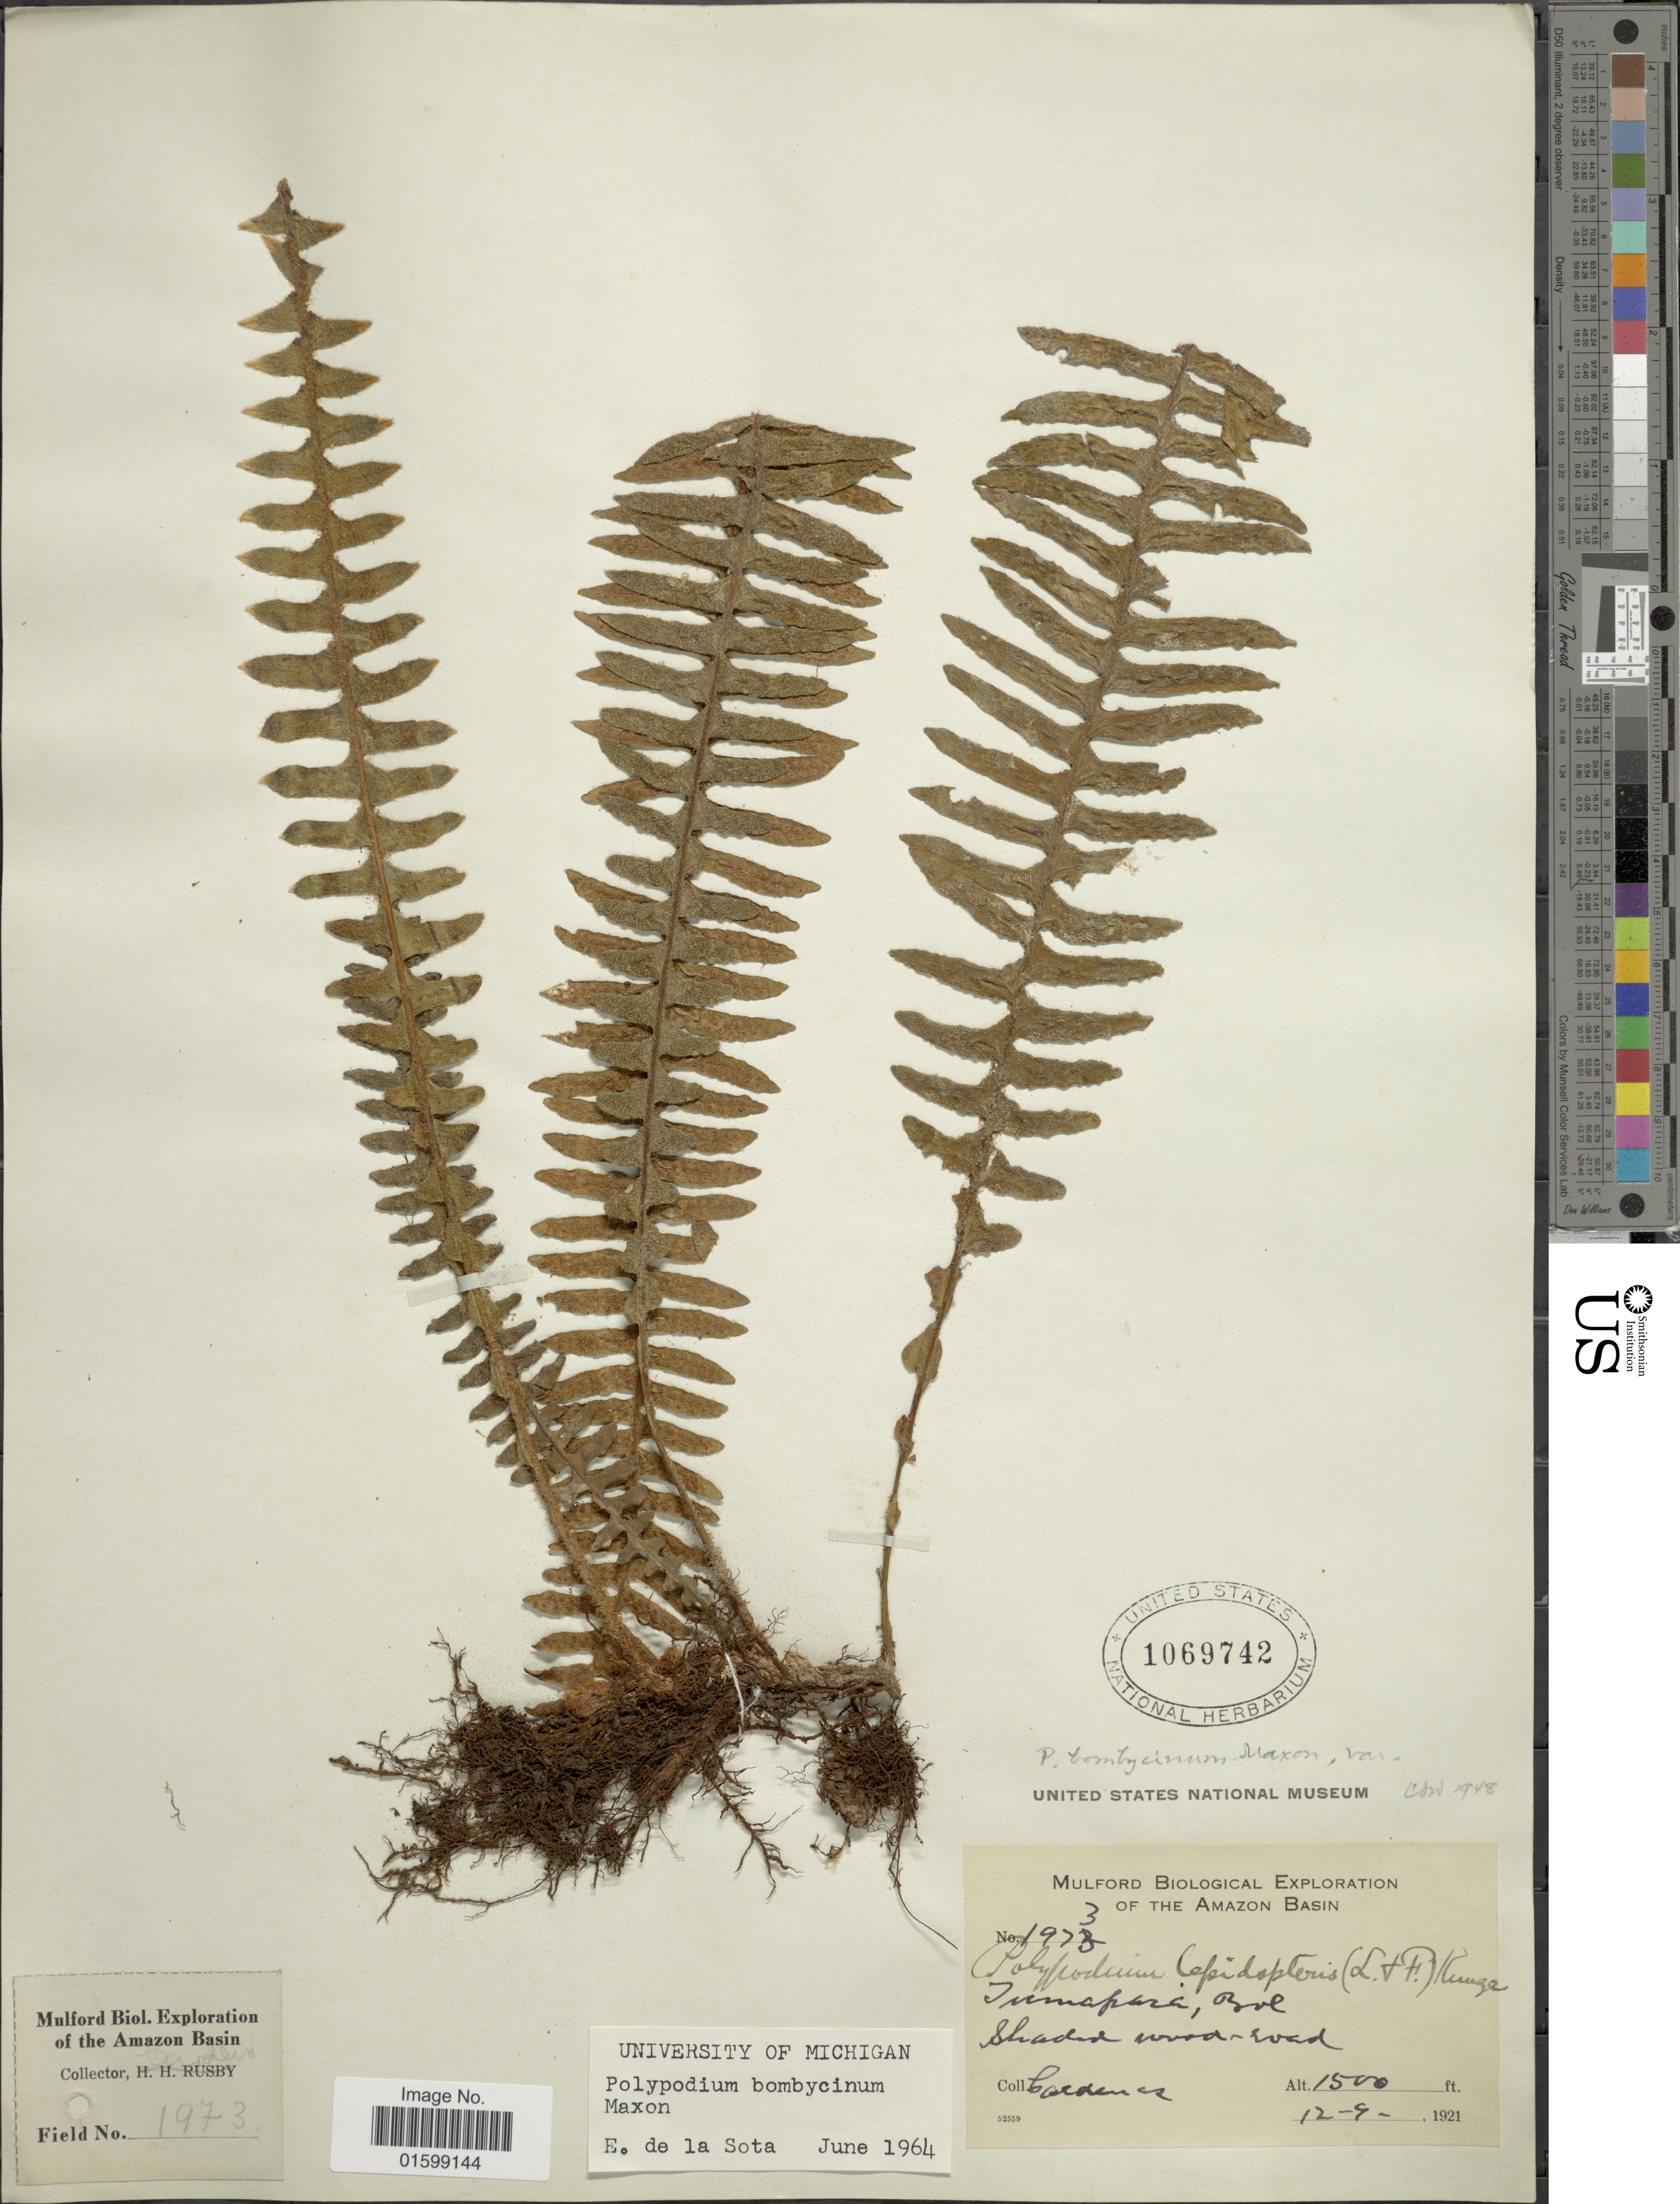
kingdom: Plantae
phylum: Tracheophyta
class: Polypodiopsida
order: Polypodiales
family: Polypodiaceae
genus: Pleopeltis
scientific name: Pleopeltis bombycina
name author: (Maxon) A.R. Sm.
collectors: M. Cárdenas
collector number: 1973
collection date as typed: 12-9-1921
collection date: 1921-12-09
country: Bolivia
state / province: La Paz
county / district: Iturralde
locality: Tumupasa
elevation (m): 457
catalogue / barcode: US 1069742